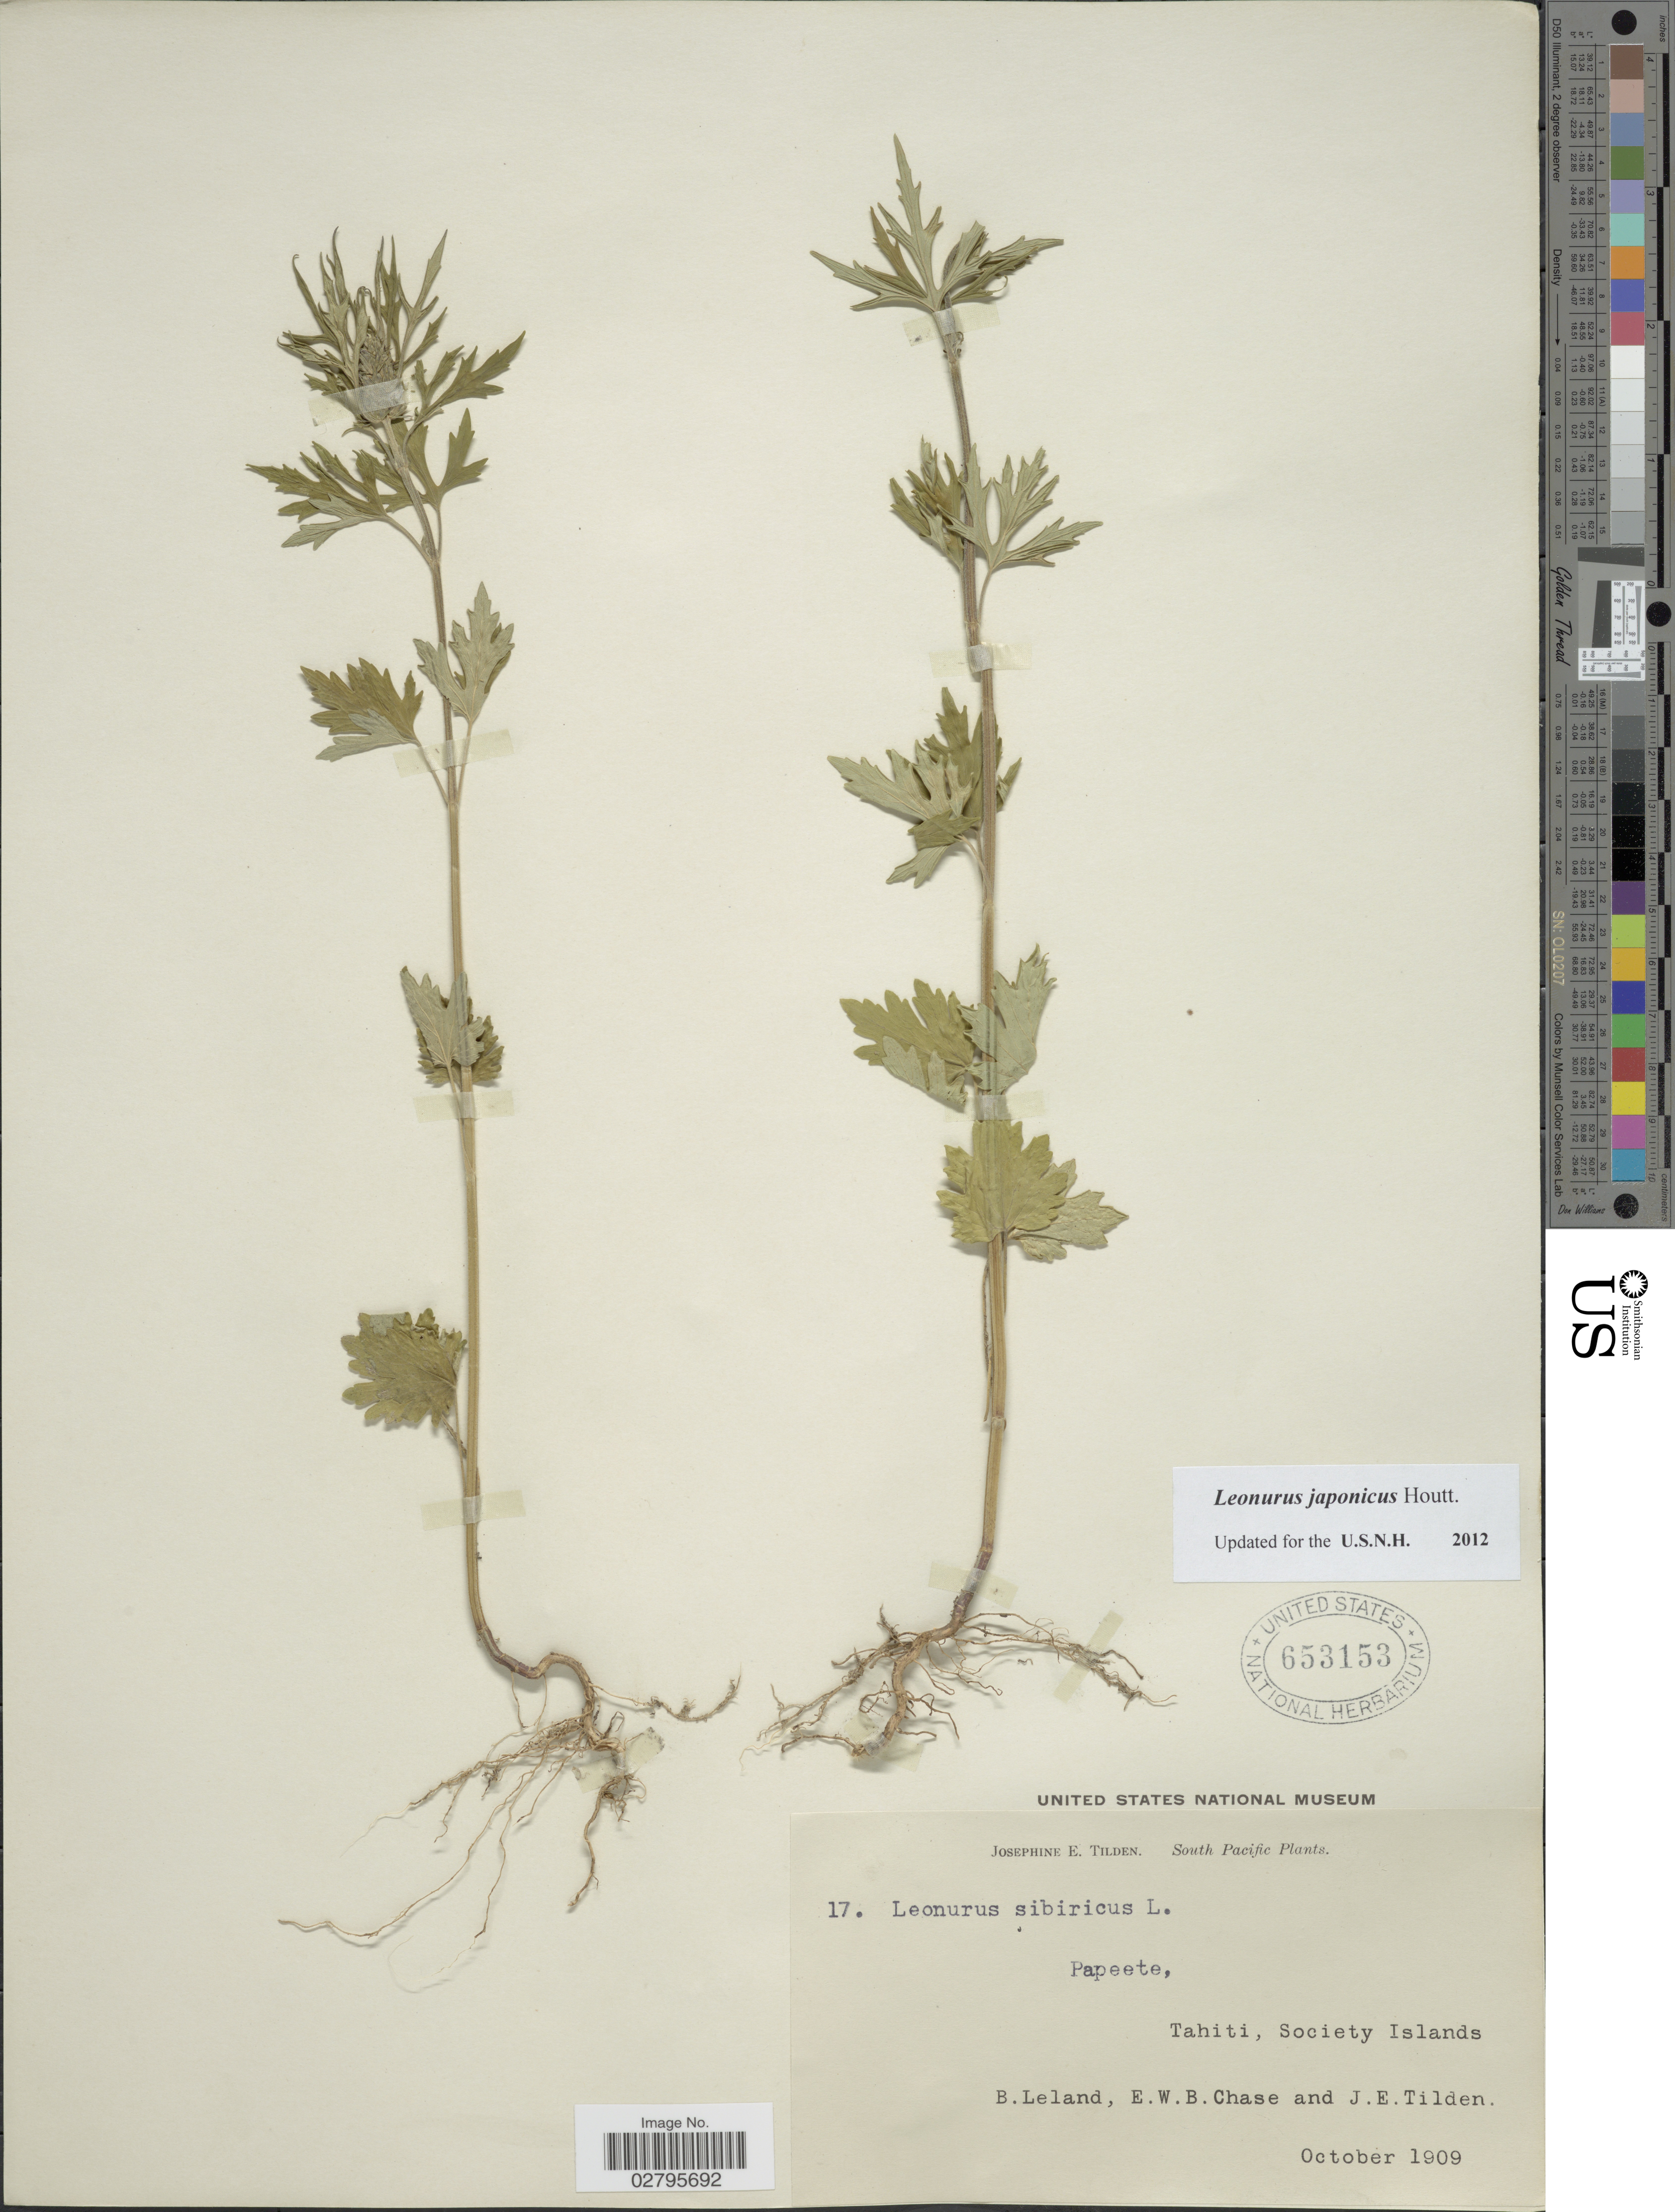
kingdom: Plantae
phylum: Tracheophyta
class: Magnoliopsida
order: Lamiales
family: Lamiaceae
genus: Leonurus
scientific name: Leonurus japonicus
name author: Houtt.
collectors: B. Leland, E. W. Chase & J. E. Tilden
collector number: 17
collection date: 1909-10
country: French Polynesia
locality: South Pacific, Papeete, Tahiti, Society Islands.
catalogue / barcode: US 653153